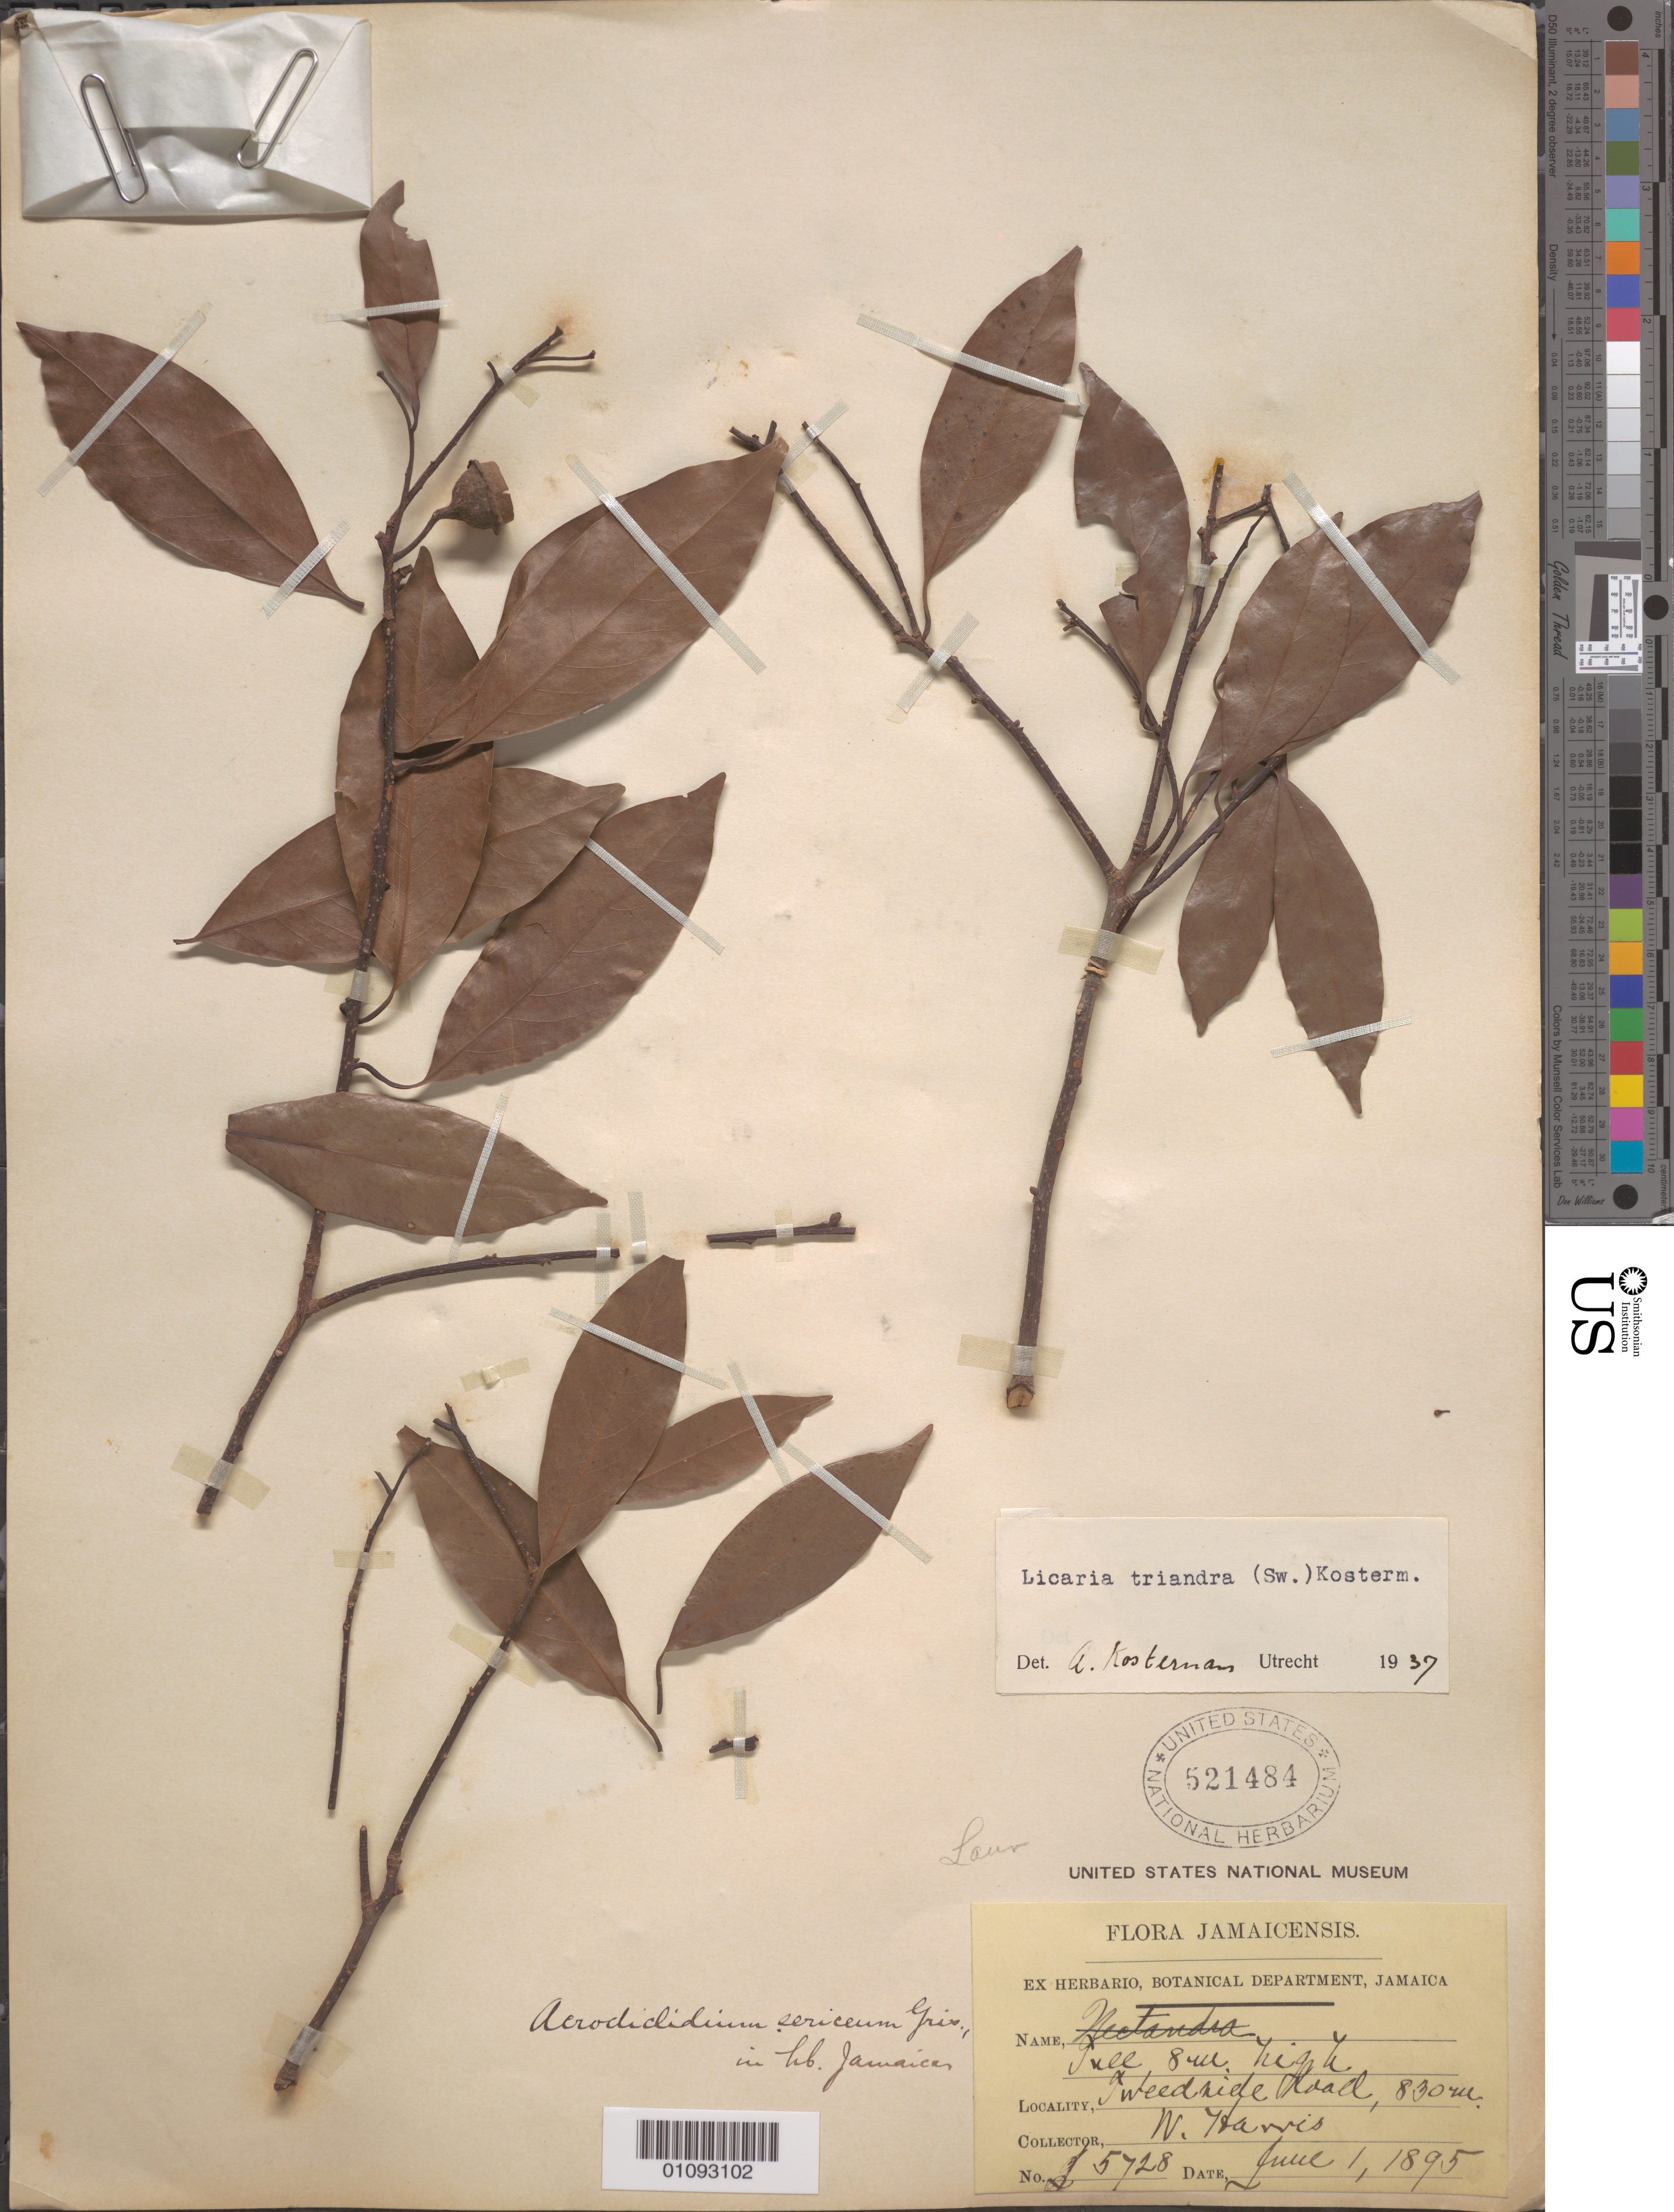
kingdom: Plantae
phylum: Tracheophyta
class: Magnoliopsida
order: Laurales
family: Lauraceae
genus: Licaria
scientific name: Licaria triandra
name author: (Sw.) Kosterm.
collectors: W. Harris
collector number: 5728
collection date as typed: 01 Jun 1895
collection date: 1895-06-01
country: Jamaica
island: Jamaica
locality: Weedridge Road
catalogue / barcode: US 521484